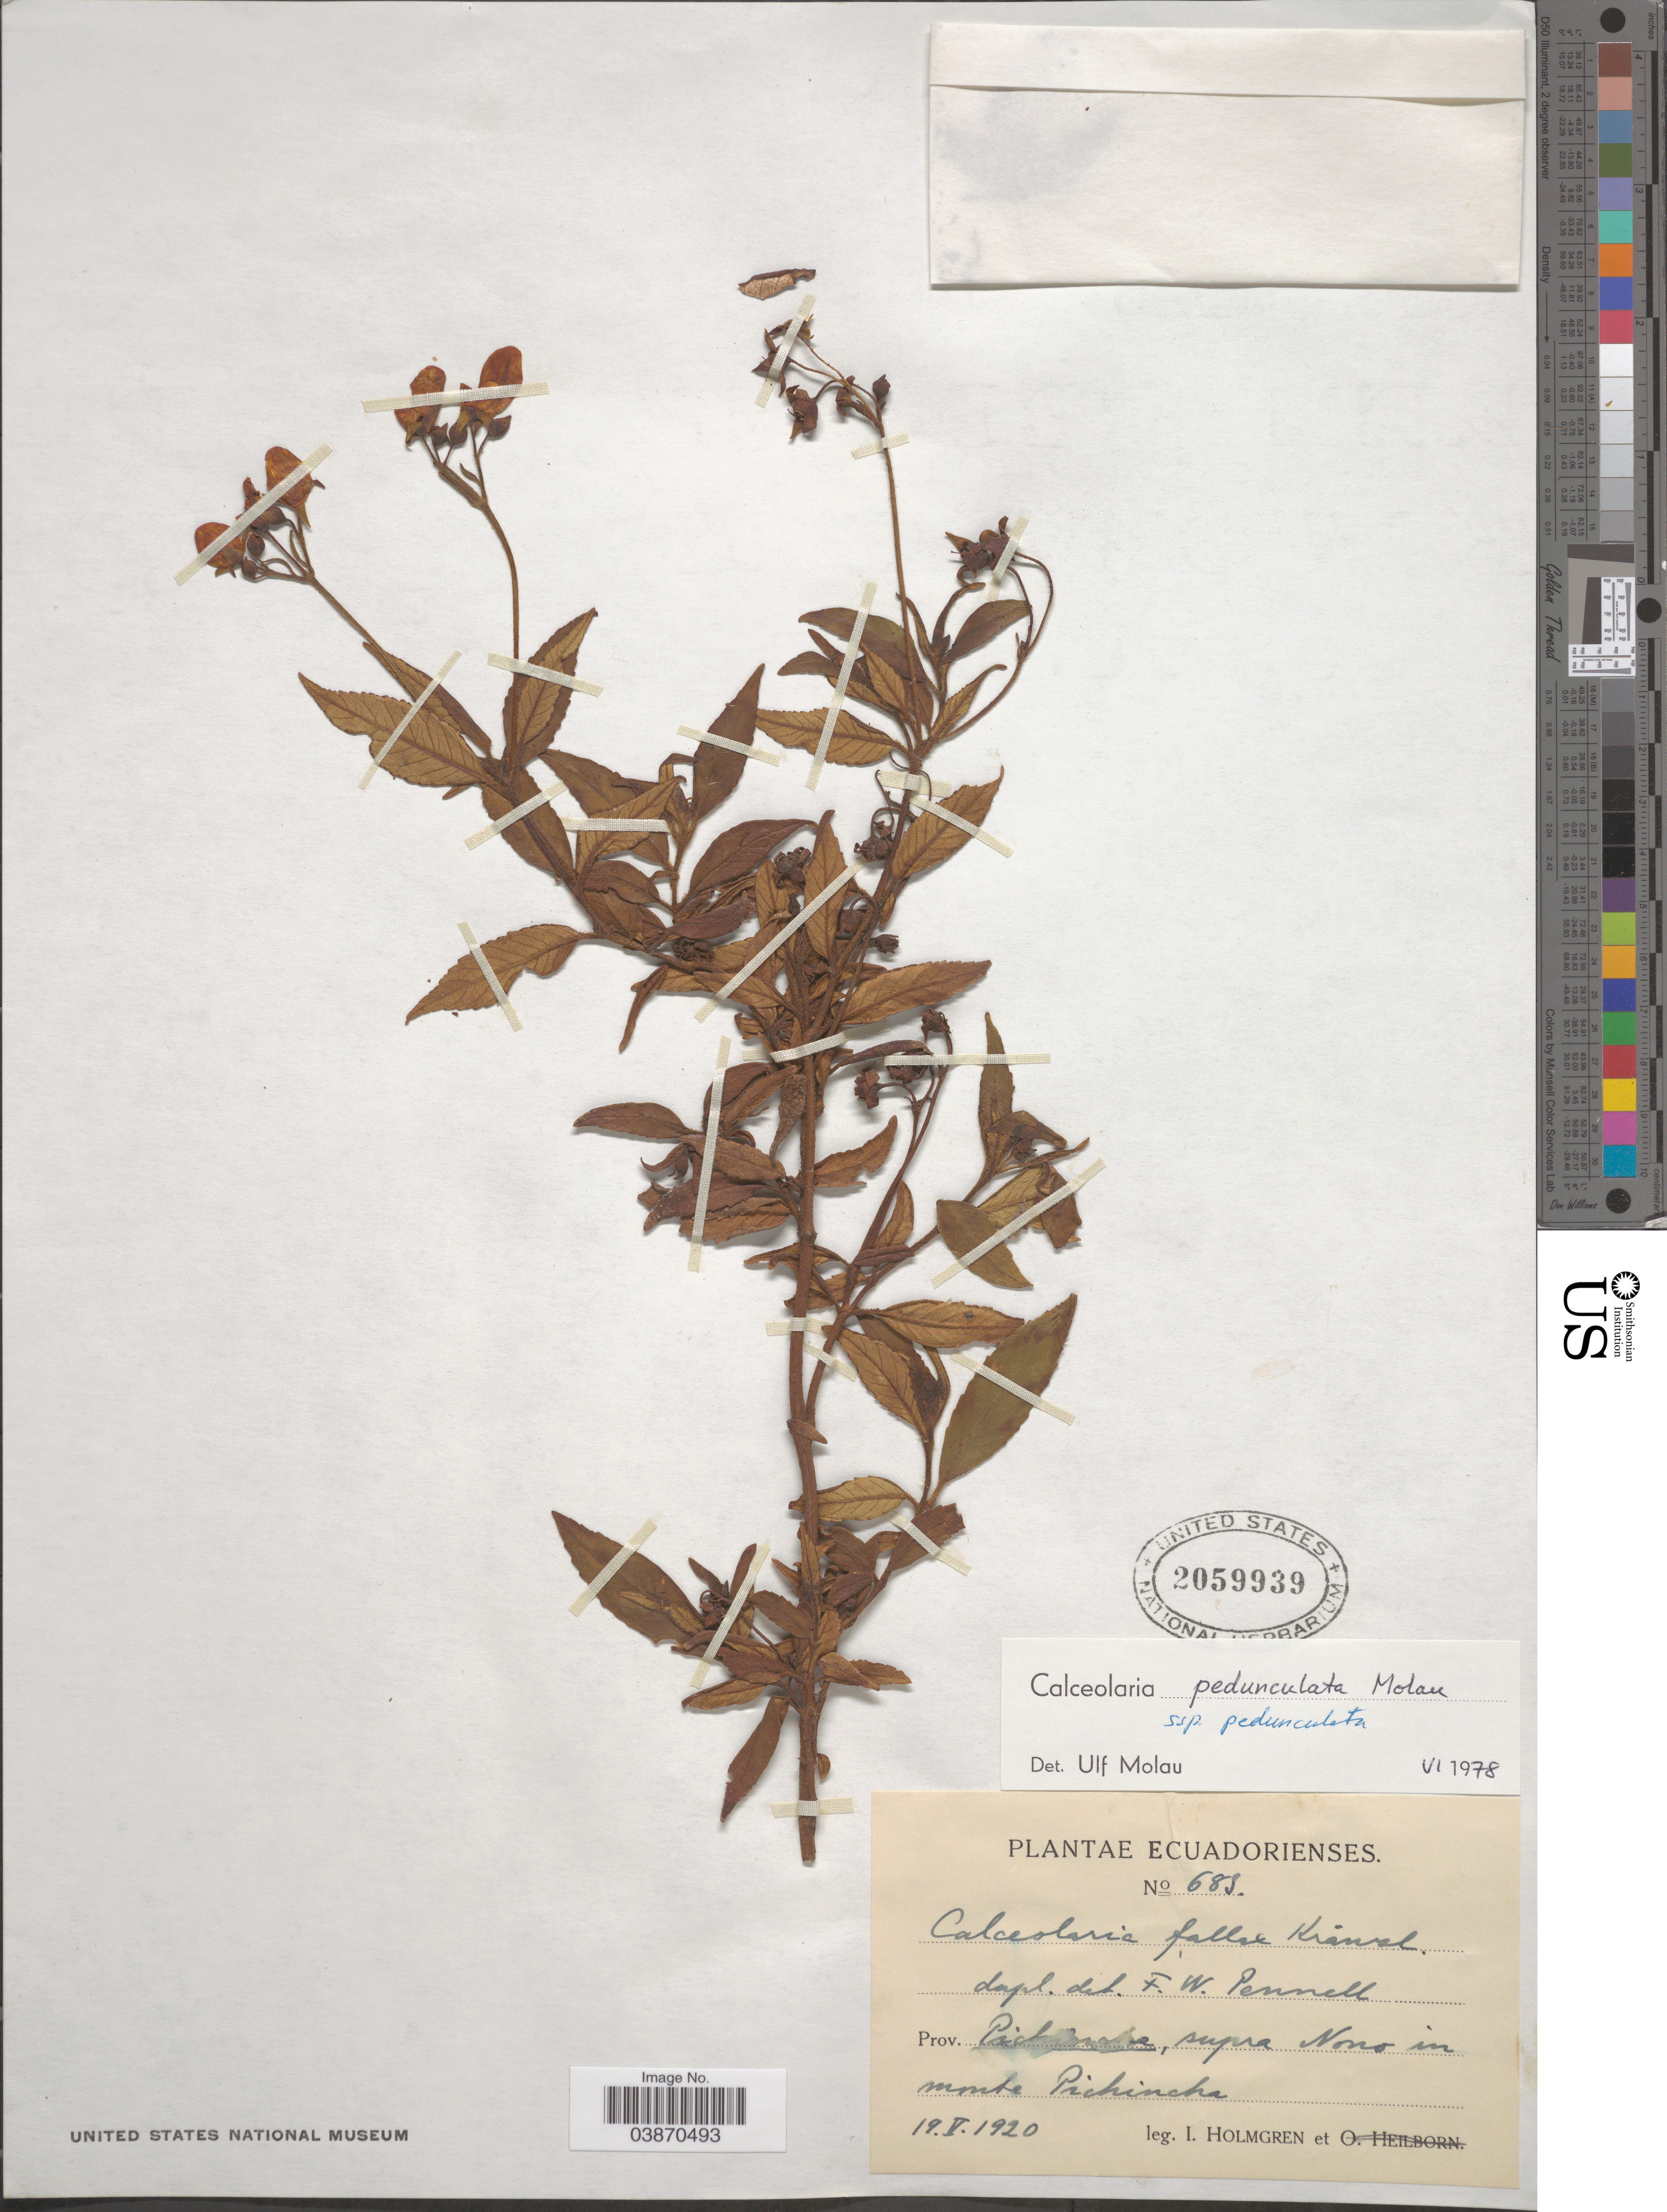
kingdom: Plantae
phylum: Tracheophyta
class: Magnoliopsida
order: Lamiales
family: Calceolariaceae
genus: Calceolaria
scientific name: Calceolaria pedunculata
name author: Molau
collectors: I. Holmgren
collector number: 683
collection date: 1920-05-19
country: Ecuador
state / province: Pichincha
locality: Supra Nono in monte Pichincha.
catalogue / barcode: US 2059939